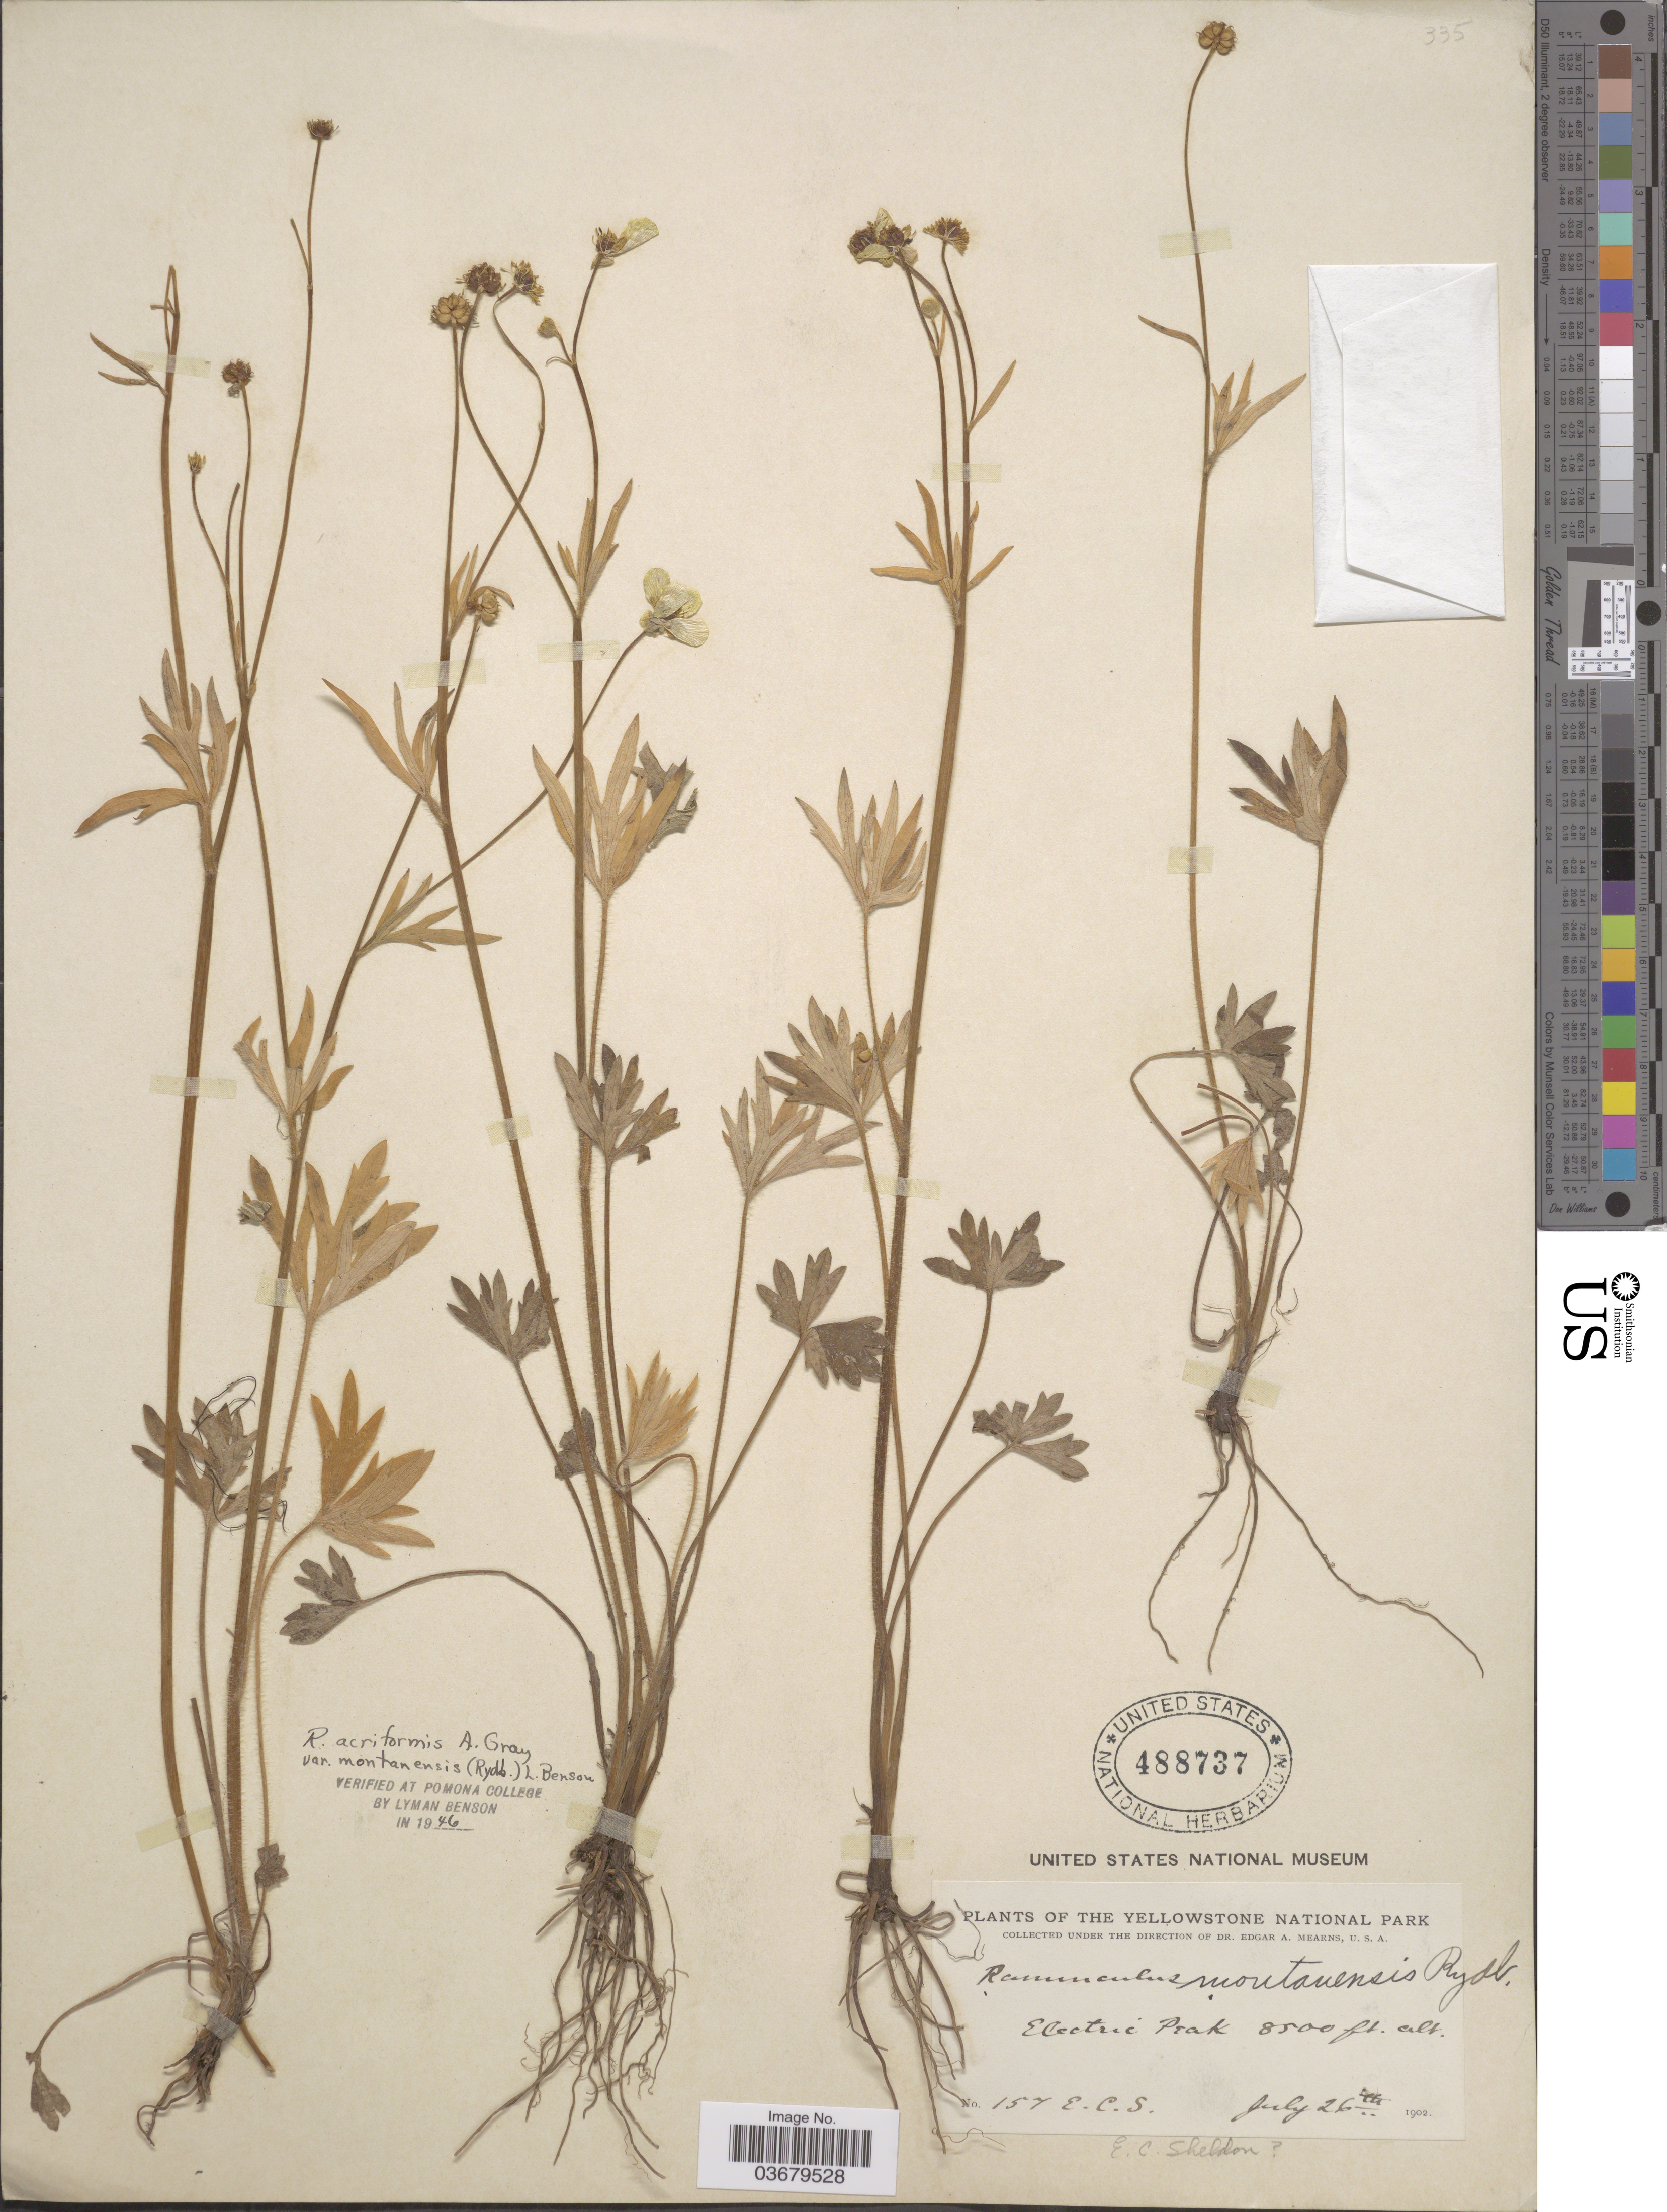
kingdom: Plantae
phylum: Tracheophyta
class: Magnoliopsida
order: Ranunculales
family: Ranunculaceae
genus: Ranunculus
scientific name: Ranunculus acriformis var. montanensis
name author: (Rydb.) L.D. Benson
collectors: E. C. Smith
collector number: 157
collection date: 1902-07-26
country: United States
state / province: Montana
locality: The Yellowstone National Park. Electric Peak.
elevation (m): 2591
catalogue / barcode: US 488737